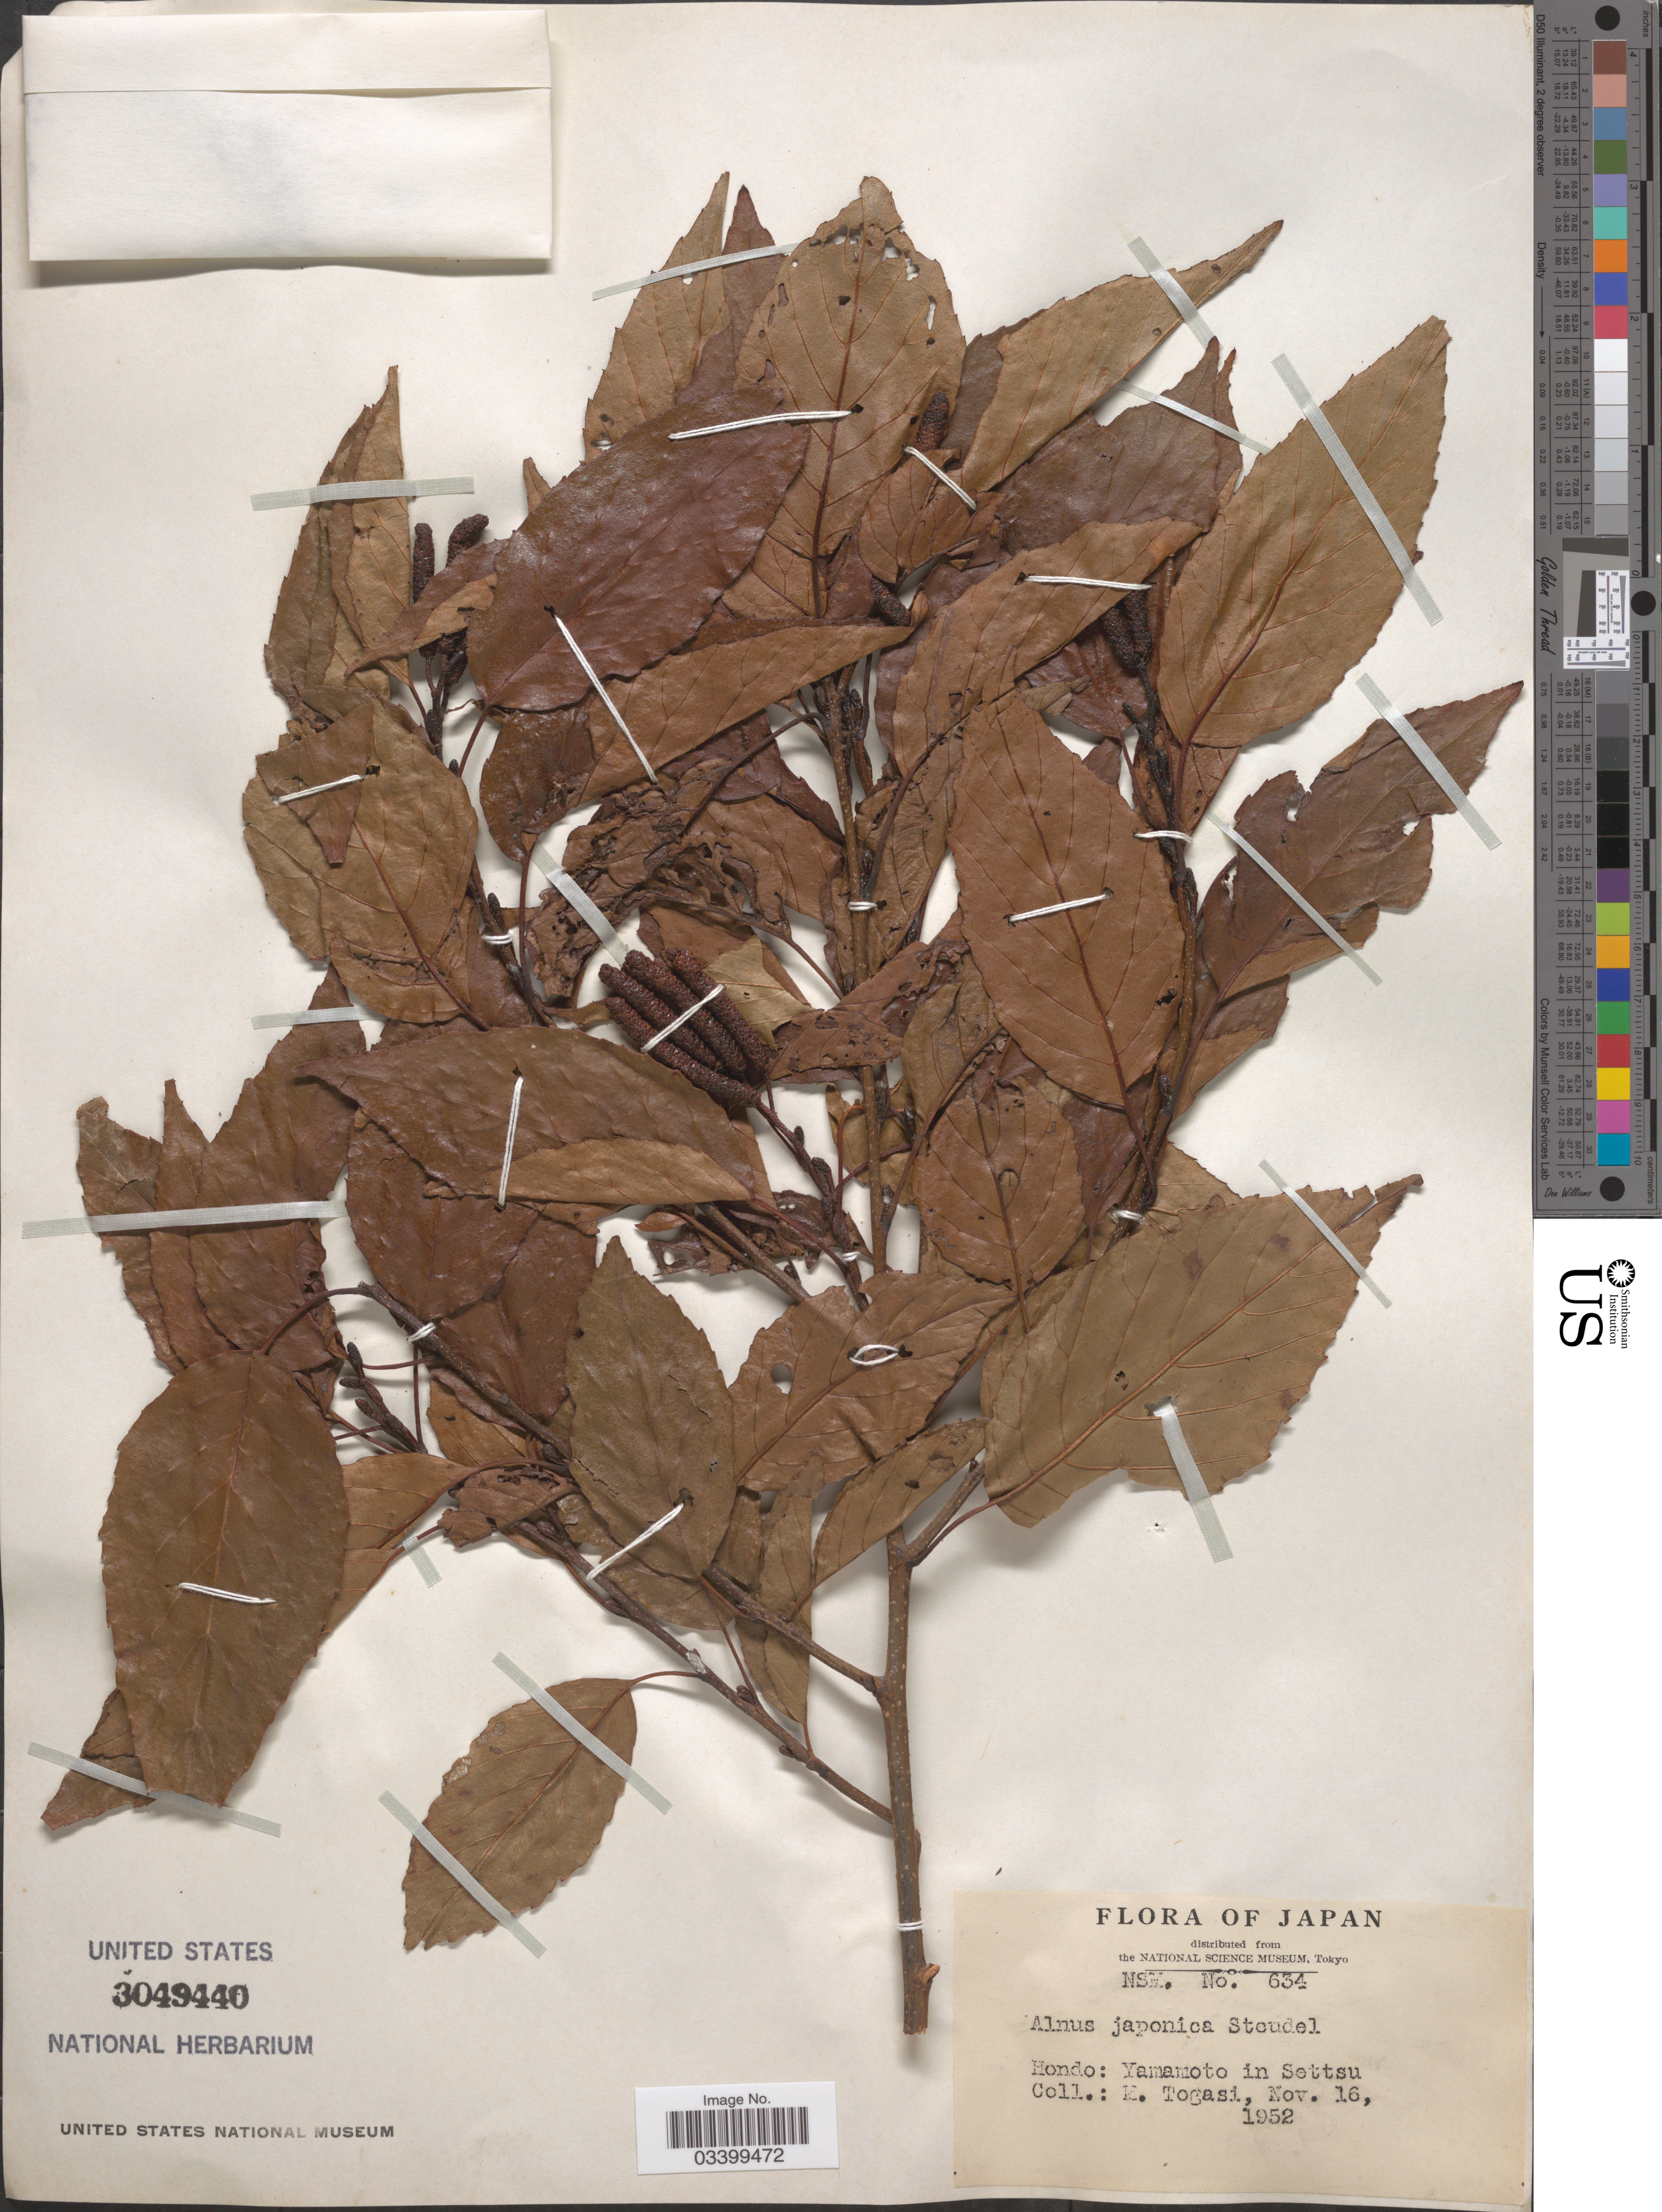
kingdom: Plantae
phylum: Tracheophyta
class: Magnoliopsida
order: Fagales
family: Betulaceae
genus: Alnus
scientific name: Alnus japonica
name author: (Thunb.) Steud.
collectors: M. Togasi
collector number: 634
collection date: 1952-11-16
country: Japan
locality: Hondo: Yamamoto in Settsu.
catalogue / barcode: US 3049440